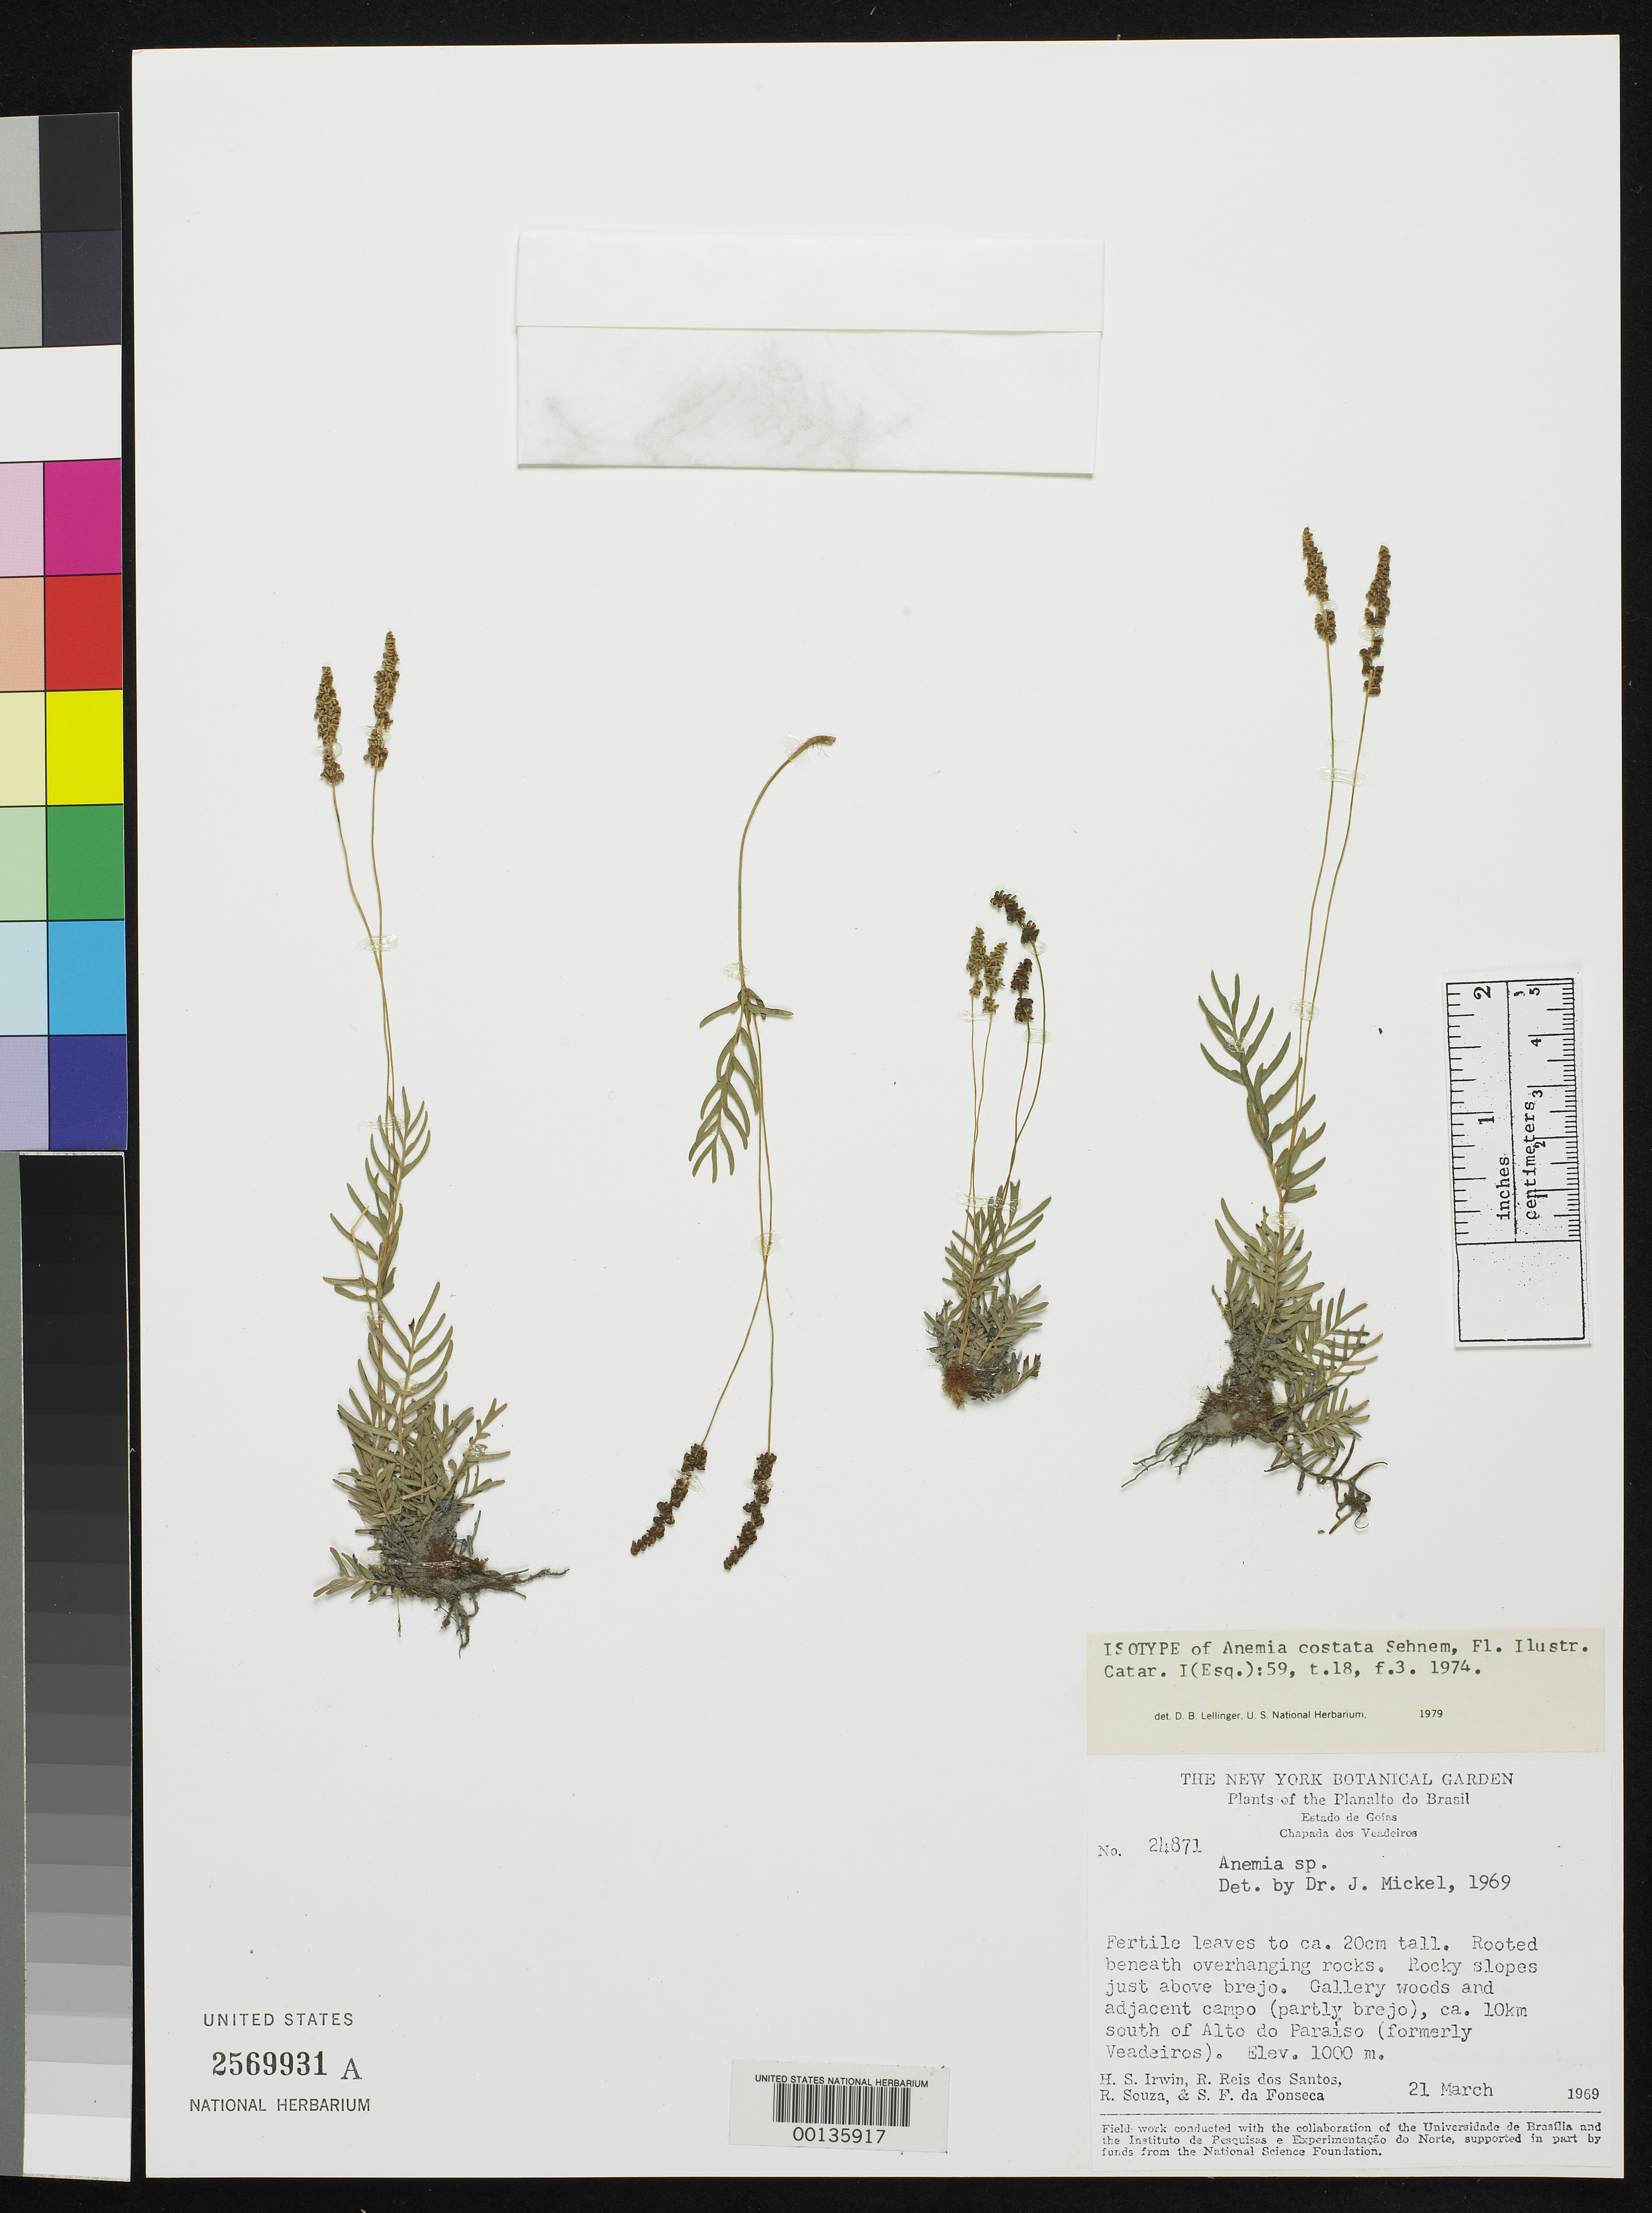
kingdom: Plantae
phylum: Tracheophyta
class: Polypodiopsida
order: Schizaeales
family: Anemiaceae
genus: Anemia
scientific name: Anemia costata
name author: Sehnem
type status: Isotype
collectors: H. Irwin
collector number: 24871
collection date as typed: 21 Mar 1969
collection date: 1969-03-21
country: Brazil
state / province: Goiás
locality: Chapada dos Veadeiros, S of Alto do Paraiso.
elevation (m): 1000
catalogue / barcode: US 2569931A